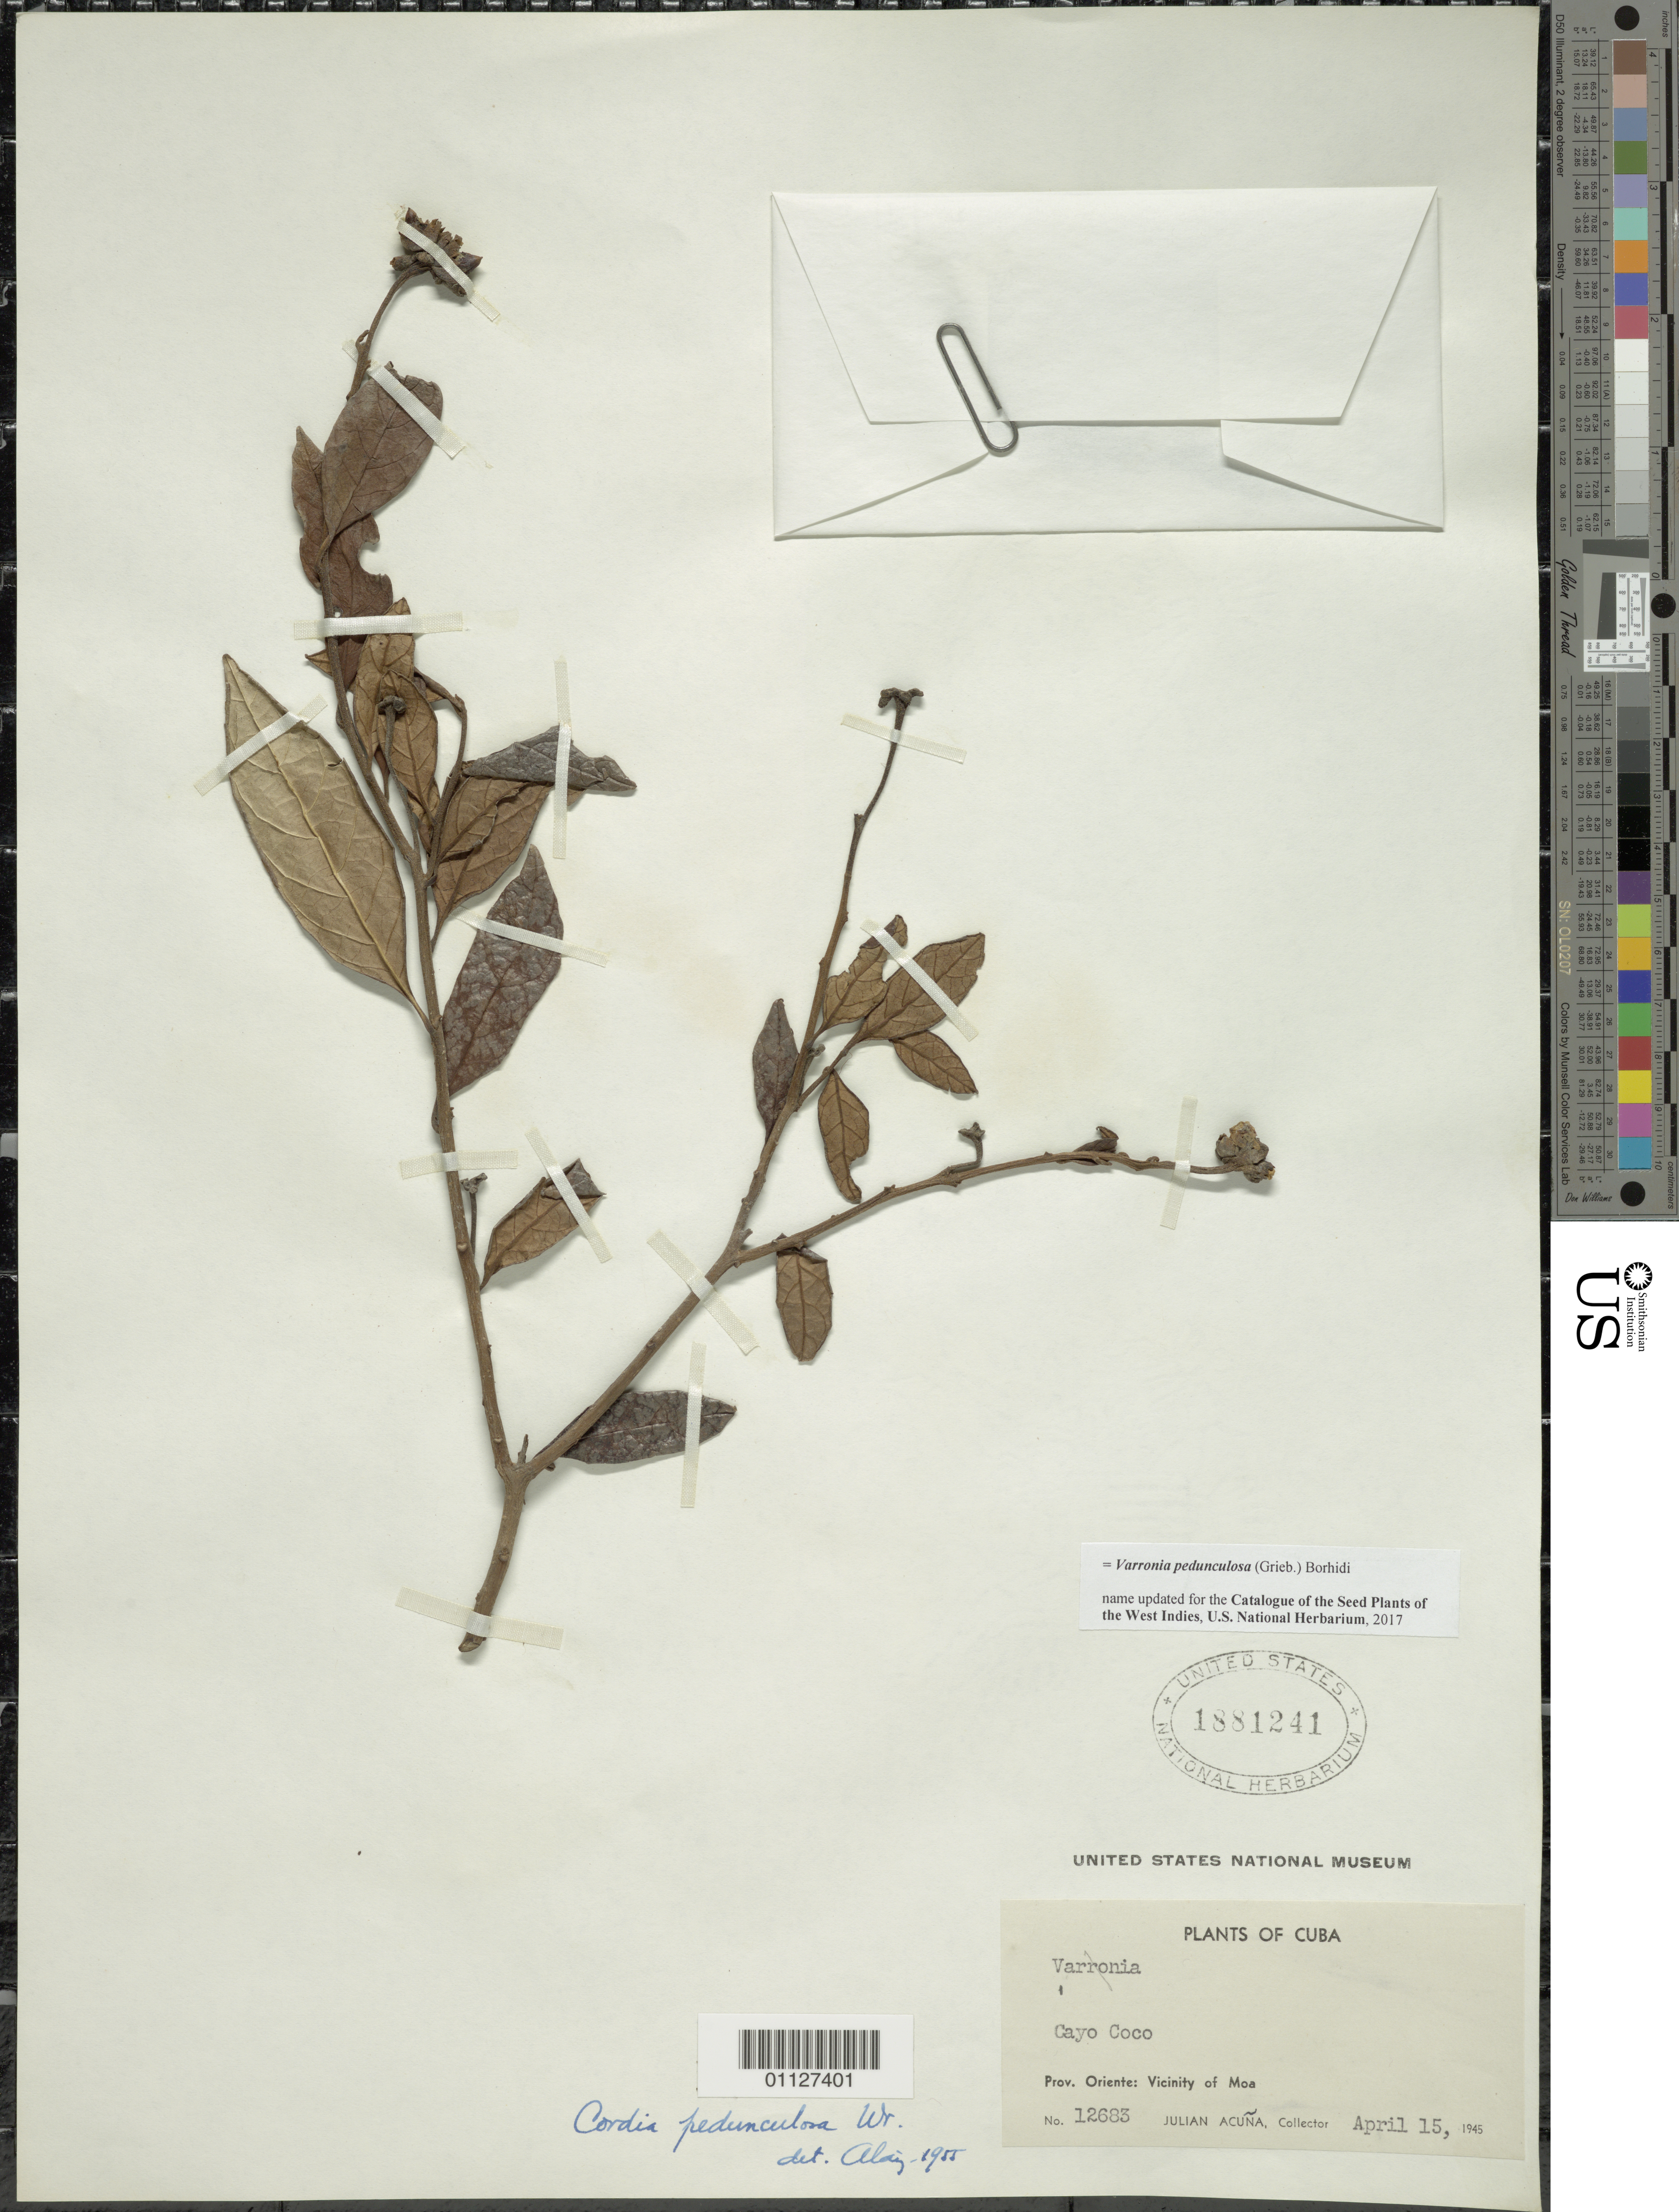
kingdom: Plantae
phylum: Tracheophyta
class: Magnoliopsida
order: Boraginales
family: Cordiaceae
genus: Varronia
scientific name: Varronia pedunculosa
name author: (Griseb.) Borhidi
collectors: J. Acuña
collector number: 12683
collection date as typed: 15 Apr 1945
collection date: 1945-04-15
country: Cuba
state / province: Holguín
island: Cuba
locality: Vicinity of Moa: Cayo Coco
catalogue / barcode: US 1881241